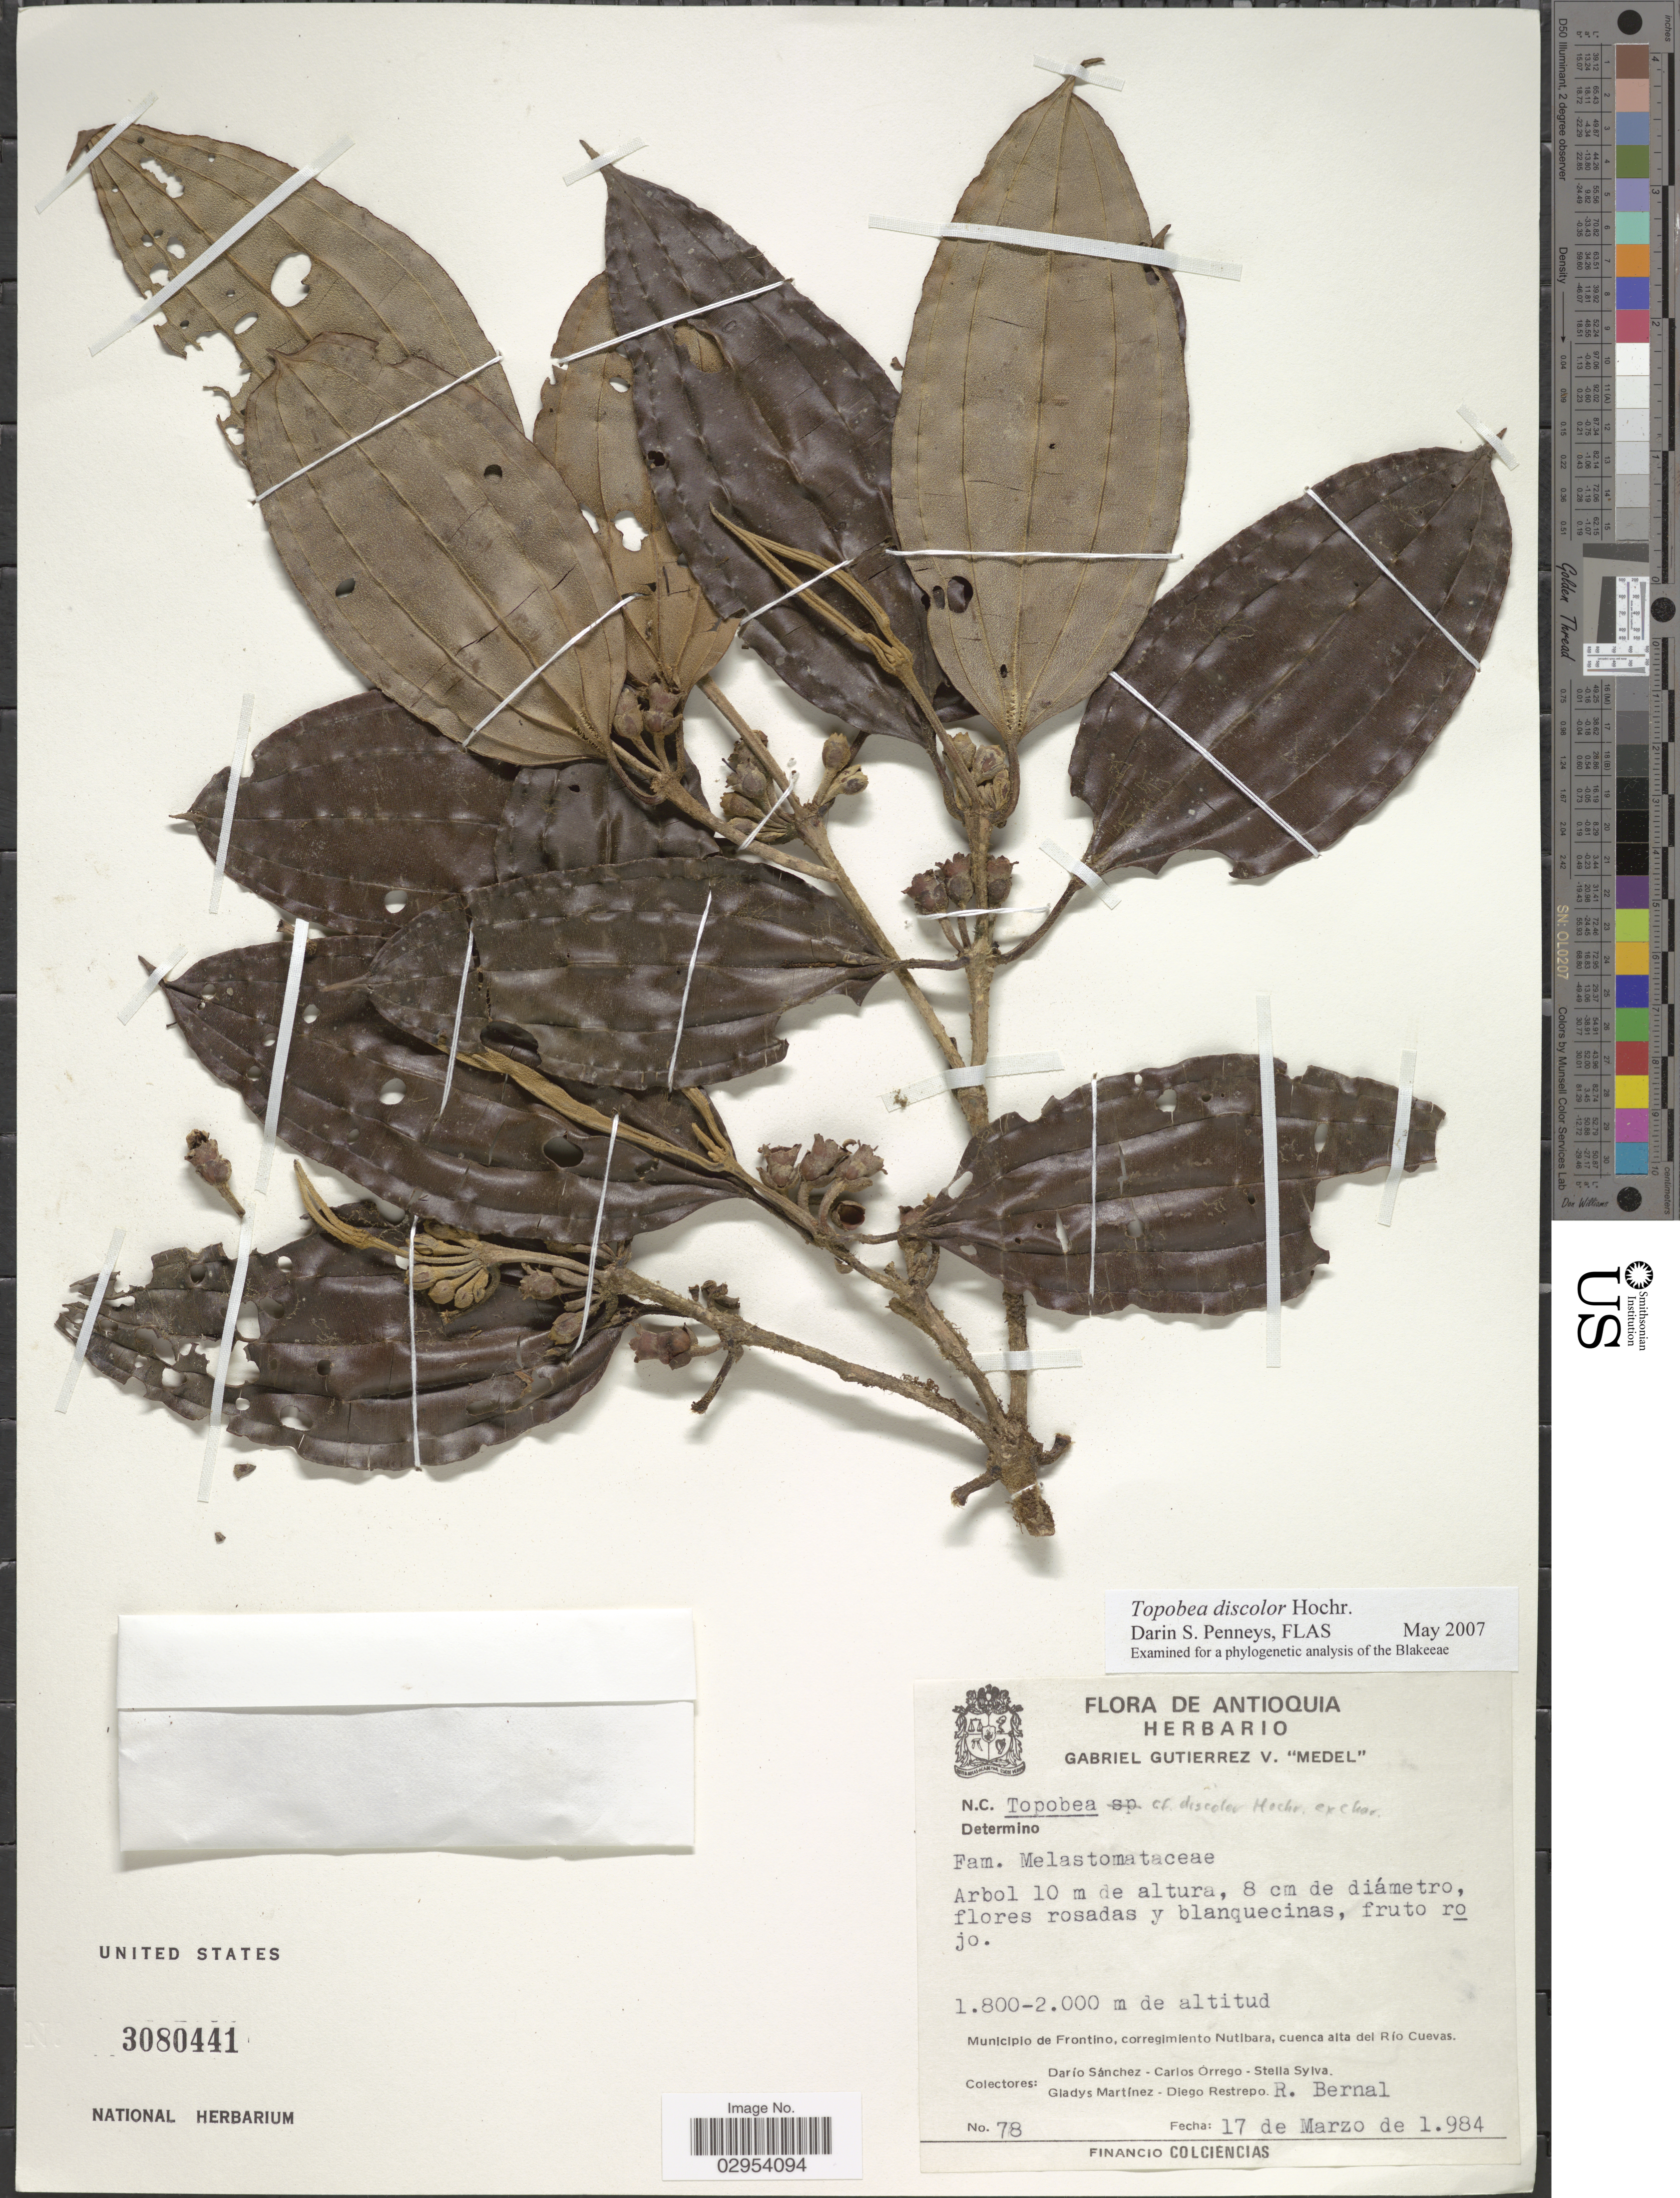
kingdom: Plantae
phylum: Tracheophyta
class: Magnoliopsida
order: Myrtales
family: Melastomataceae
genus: Topobea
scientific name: Topobea discolor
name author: Hochr.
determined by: Pennys, D. S.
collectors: D. Sánchez, C. Orrego, S. Sylva, G. Martínez & et al.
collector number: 78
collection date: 1984-03-17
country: Colombia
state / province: Antioquia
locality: Municipio de Frontino, corregimiento Nutibara, cuenca alta del Río Cuevas.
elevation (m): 1800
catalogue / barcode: US 3080441